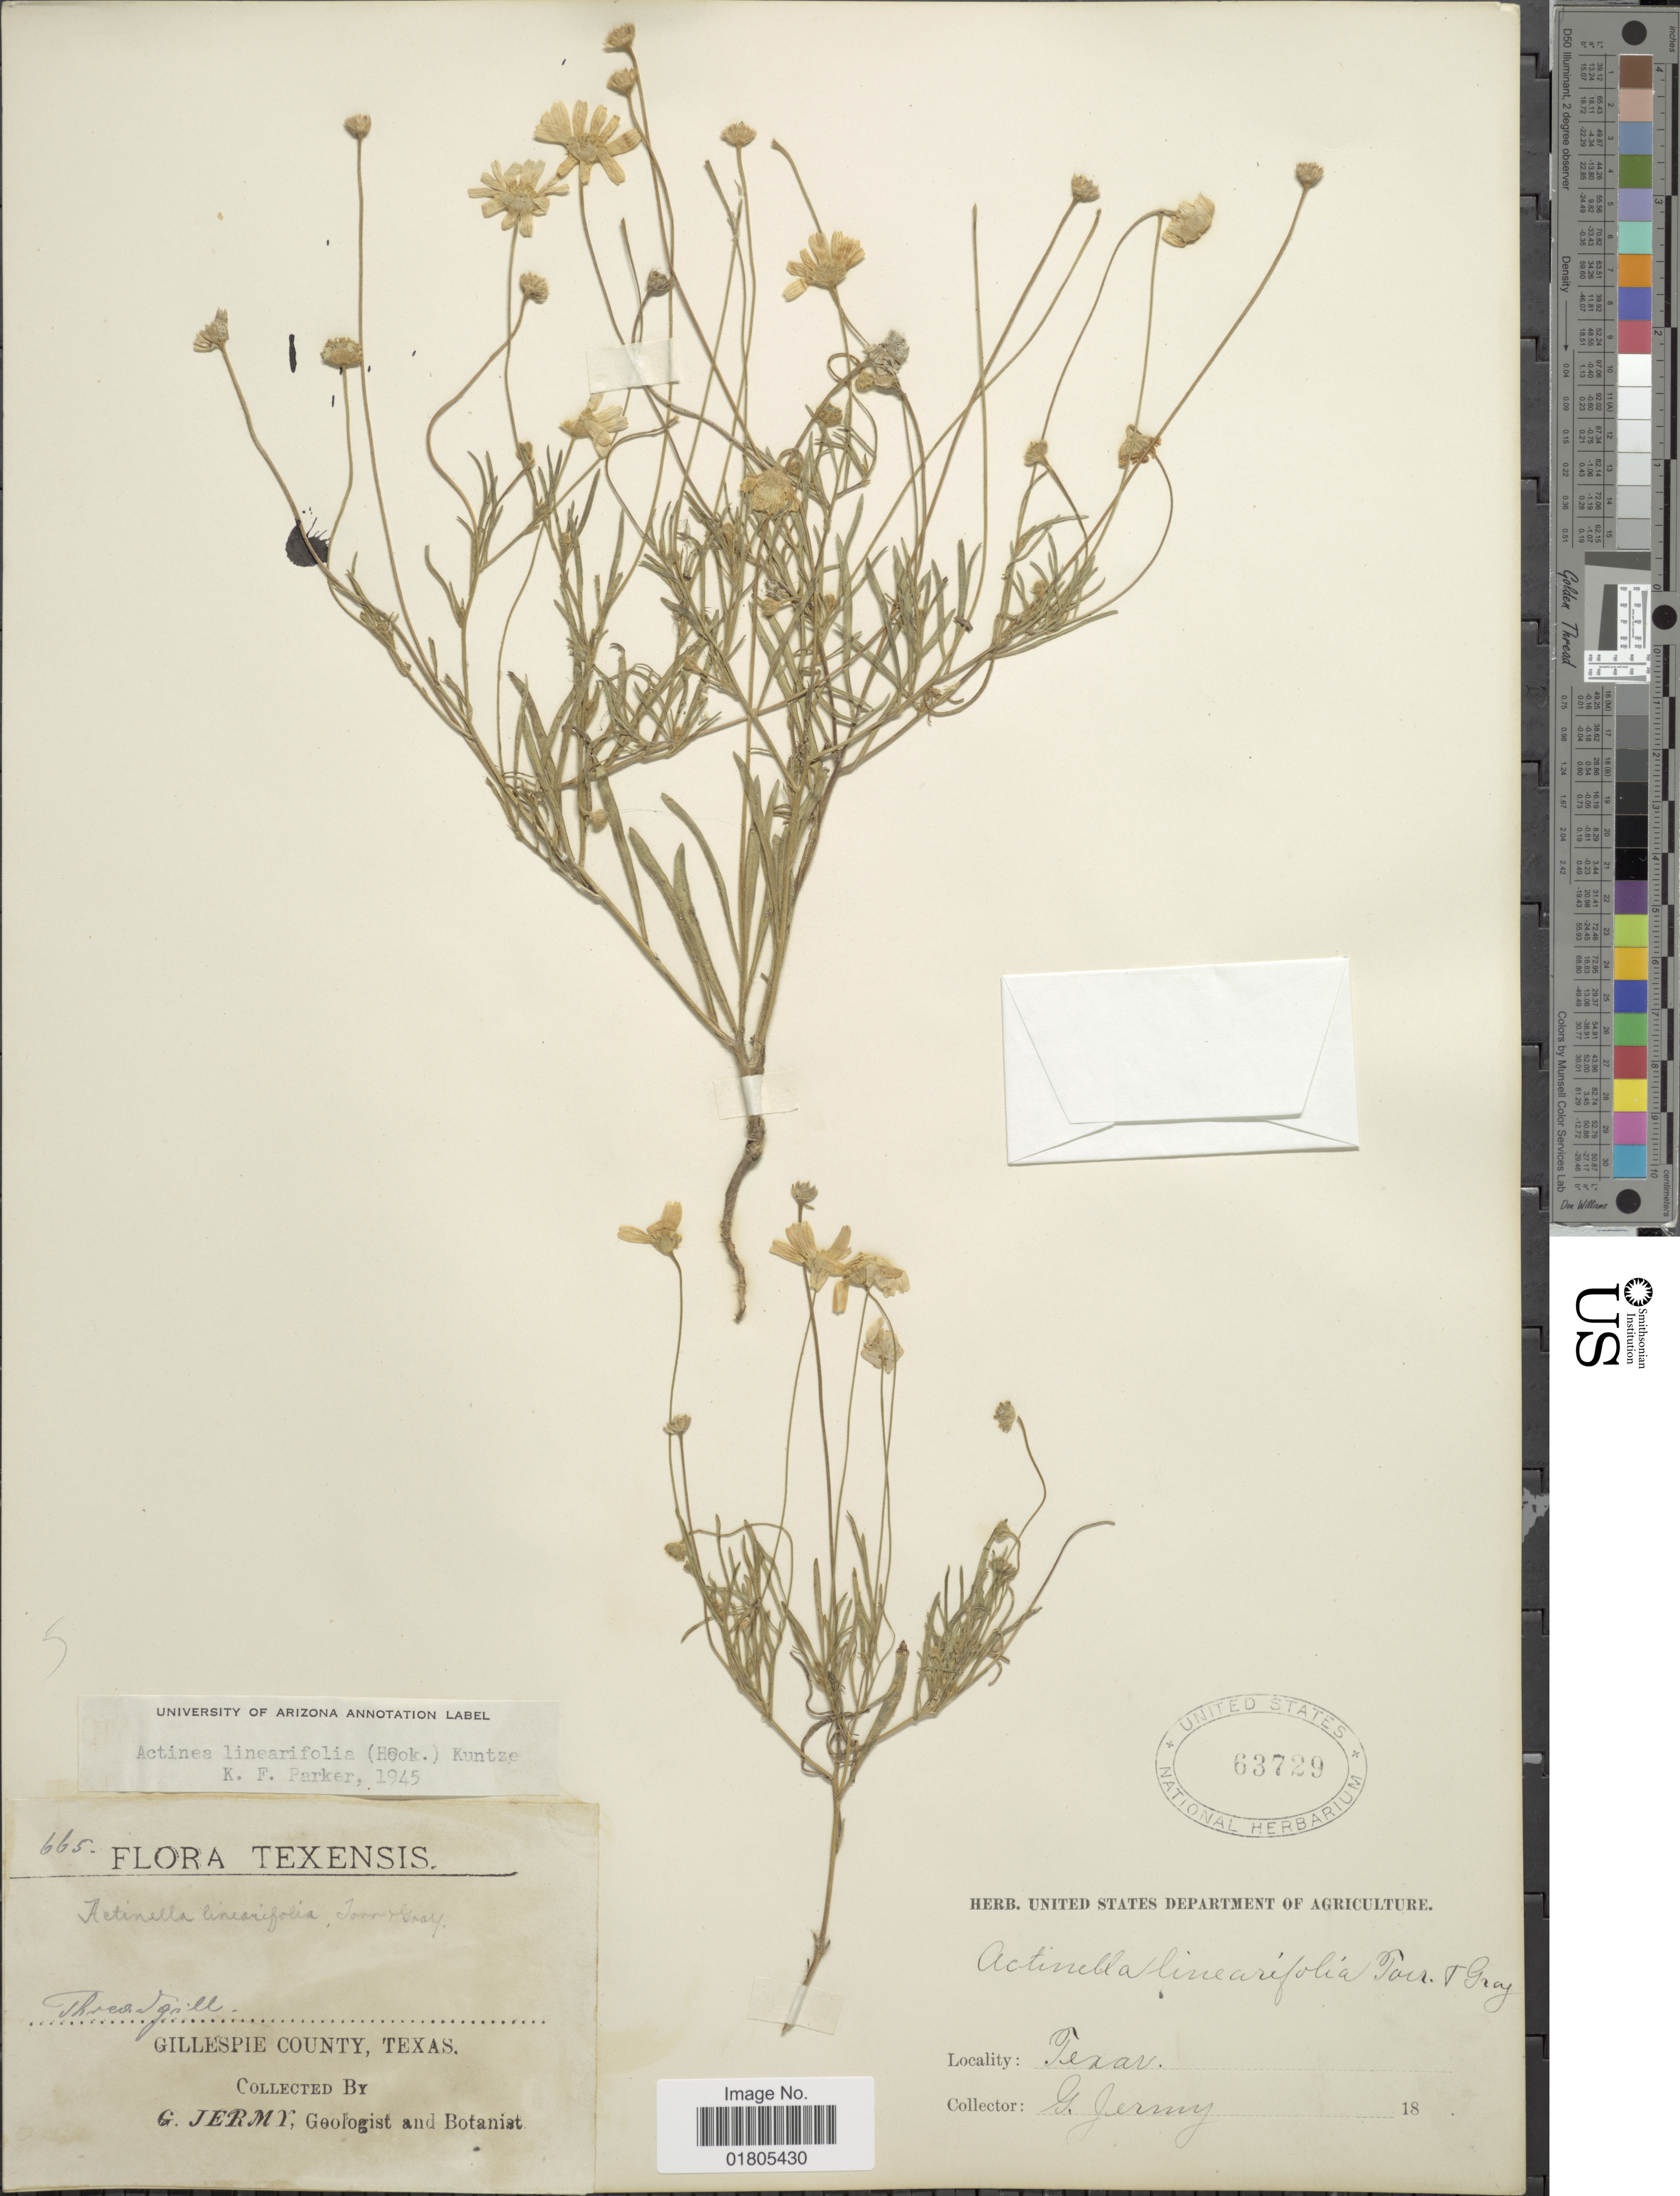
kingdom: Plantae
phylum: Tracheophyta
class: Magnoliopsida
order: Asterales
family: Asteraceae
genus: Actinea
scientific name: Actinea linearifolia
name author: (Hook.) Kuntze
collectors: G. Jermy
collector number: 665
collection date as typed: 18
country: United States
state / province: Texas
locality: Gillespie County, Texas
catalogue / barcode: US 63729